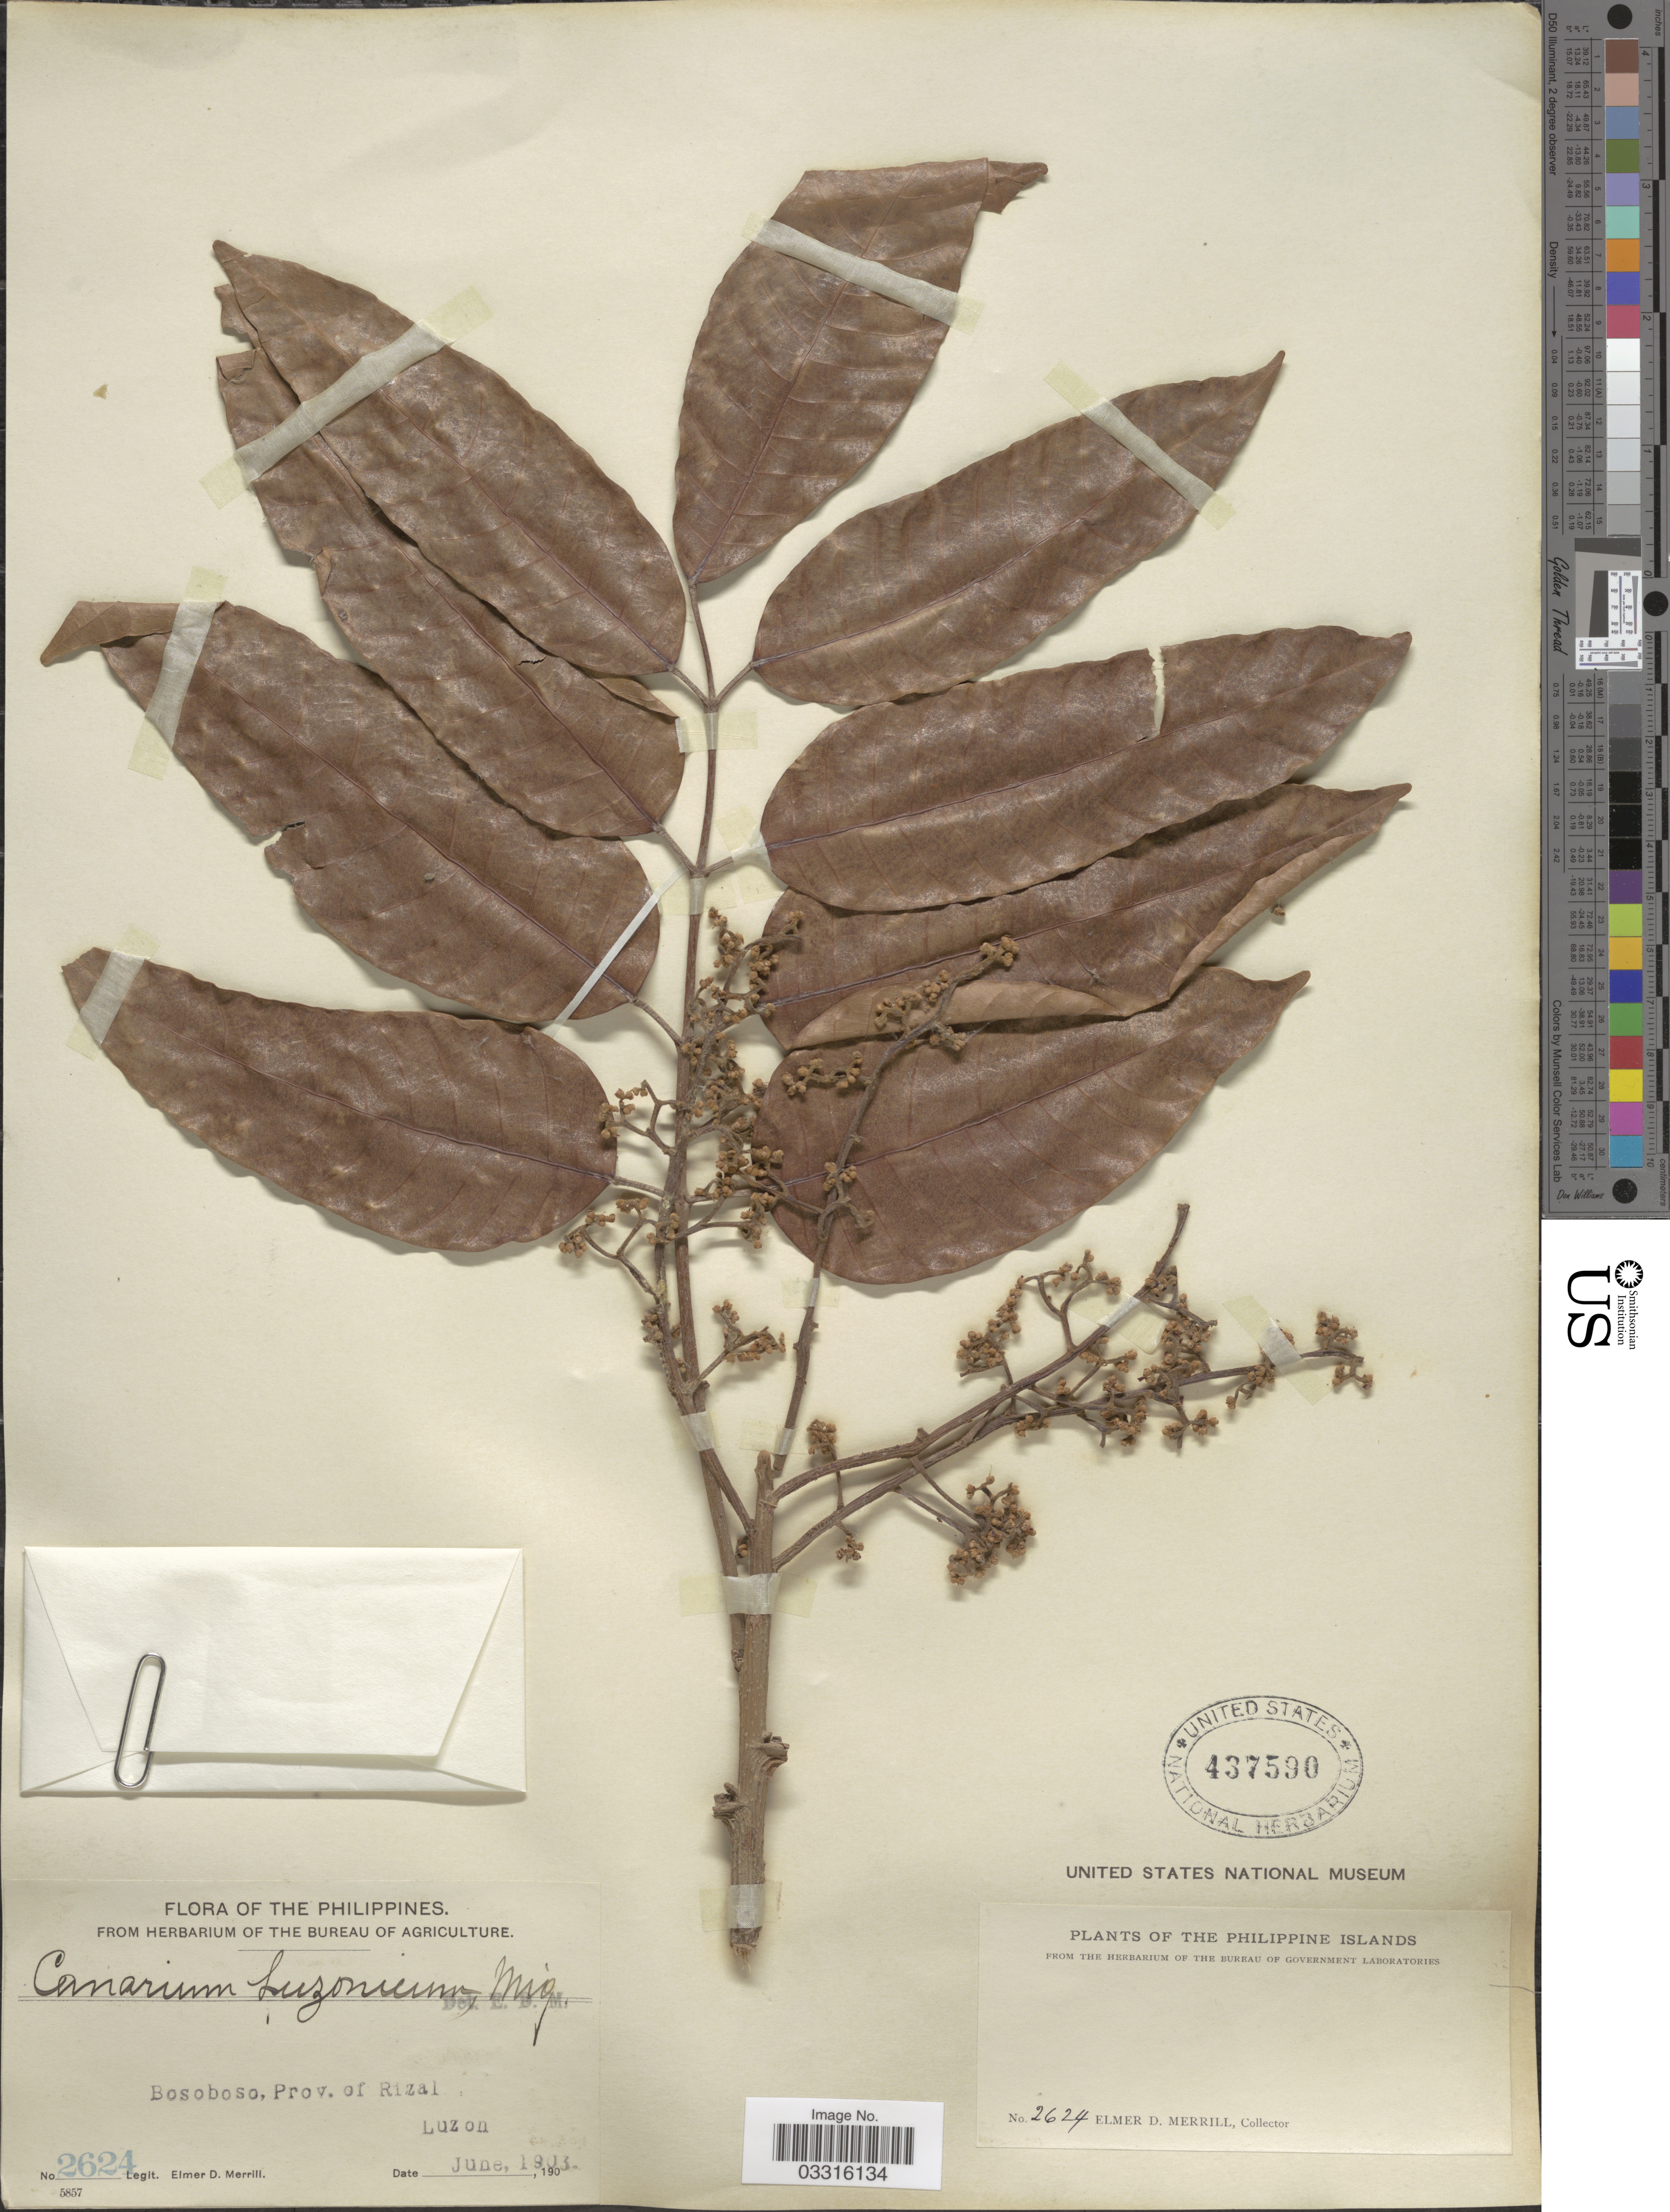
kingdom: Plantae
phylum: Tracheophyta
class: Magnoliopsida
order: Sapindales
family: Burseraceae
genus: Canarium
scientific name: Canarium luzonicum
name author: (Blume) A. Gray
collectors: E. D. Merrill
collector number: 2624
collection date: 1903-06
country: Philippines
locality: Bosoboso, Prov. of Rizal, Luzon.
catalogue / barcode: US 437590